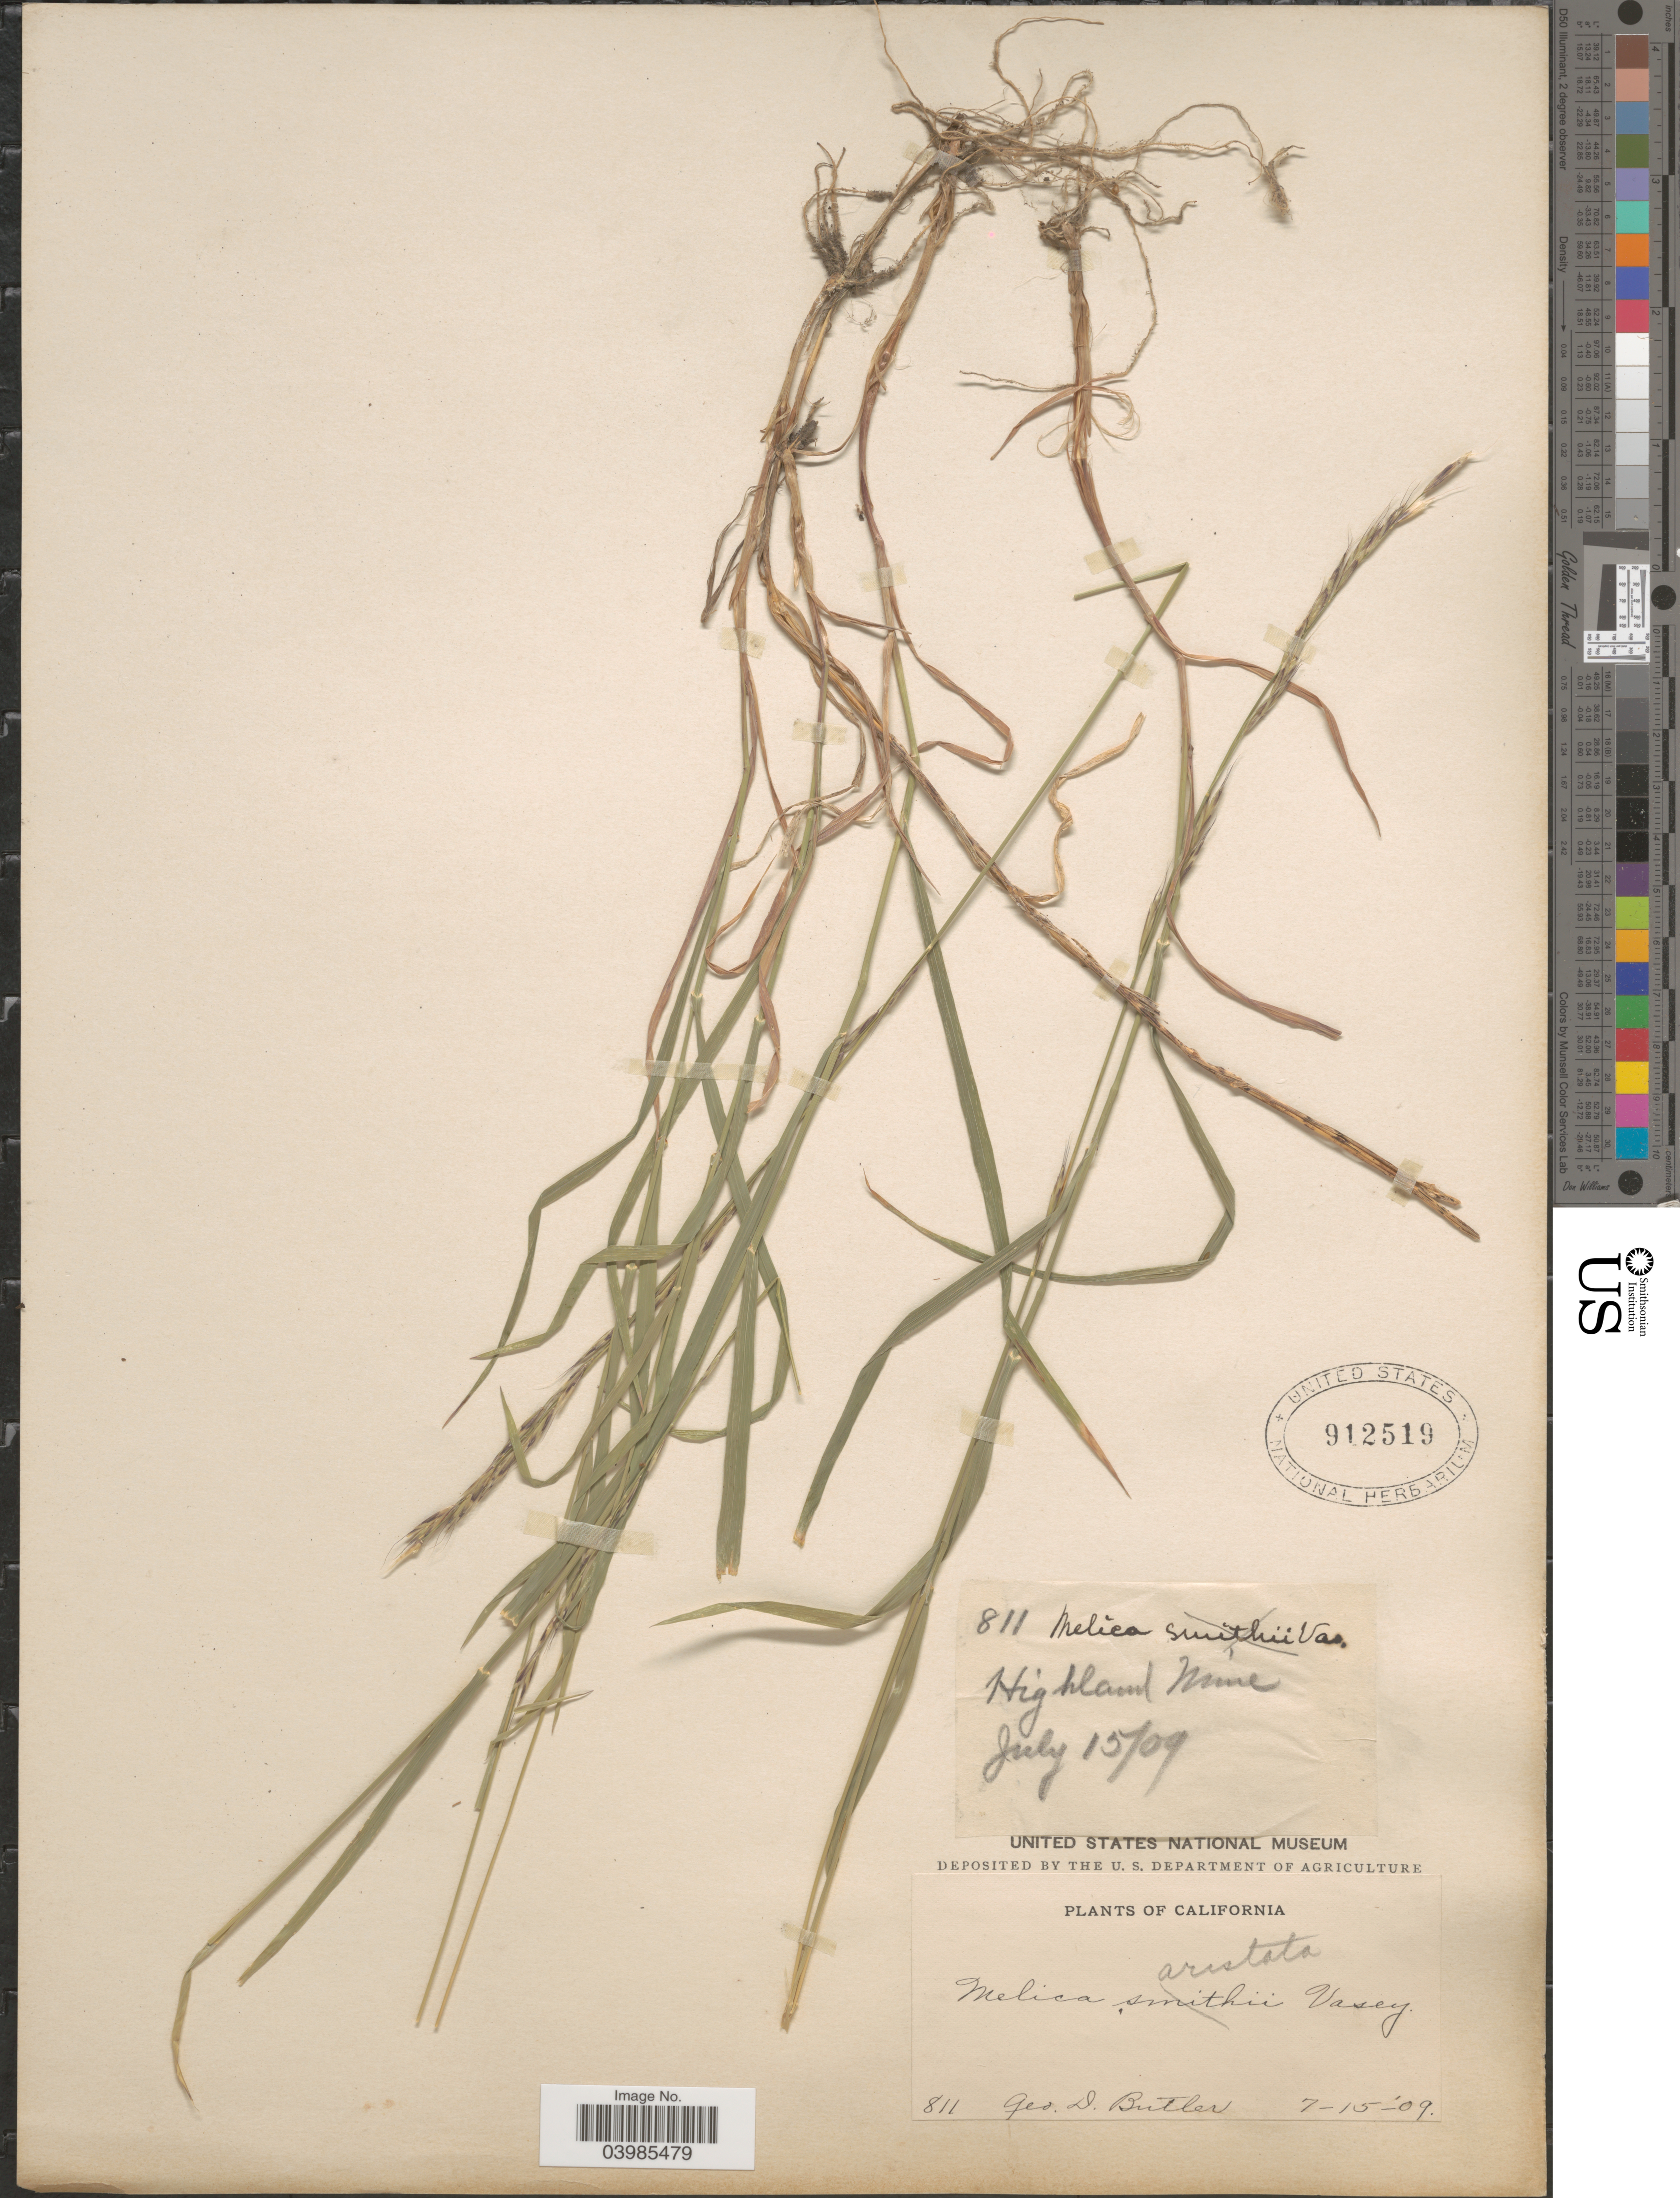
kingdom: Plantae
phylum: Tracheophyta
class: Liliopsida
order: Poales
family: Poaceae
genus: Melica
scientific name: Melica aristata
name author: Thurb. ex Bol.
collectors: G. D. Butler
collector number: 811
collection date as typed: Transcribed d/m/y: 15/7/9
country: United States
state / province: California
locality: Highland Mine.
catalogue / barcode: US 912519